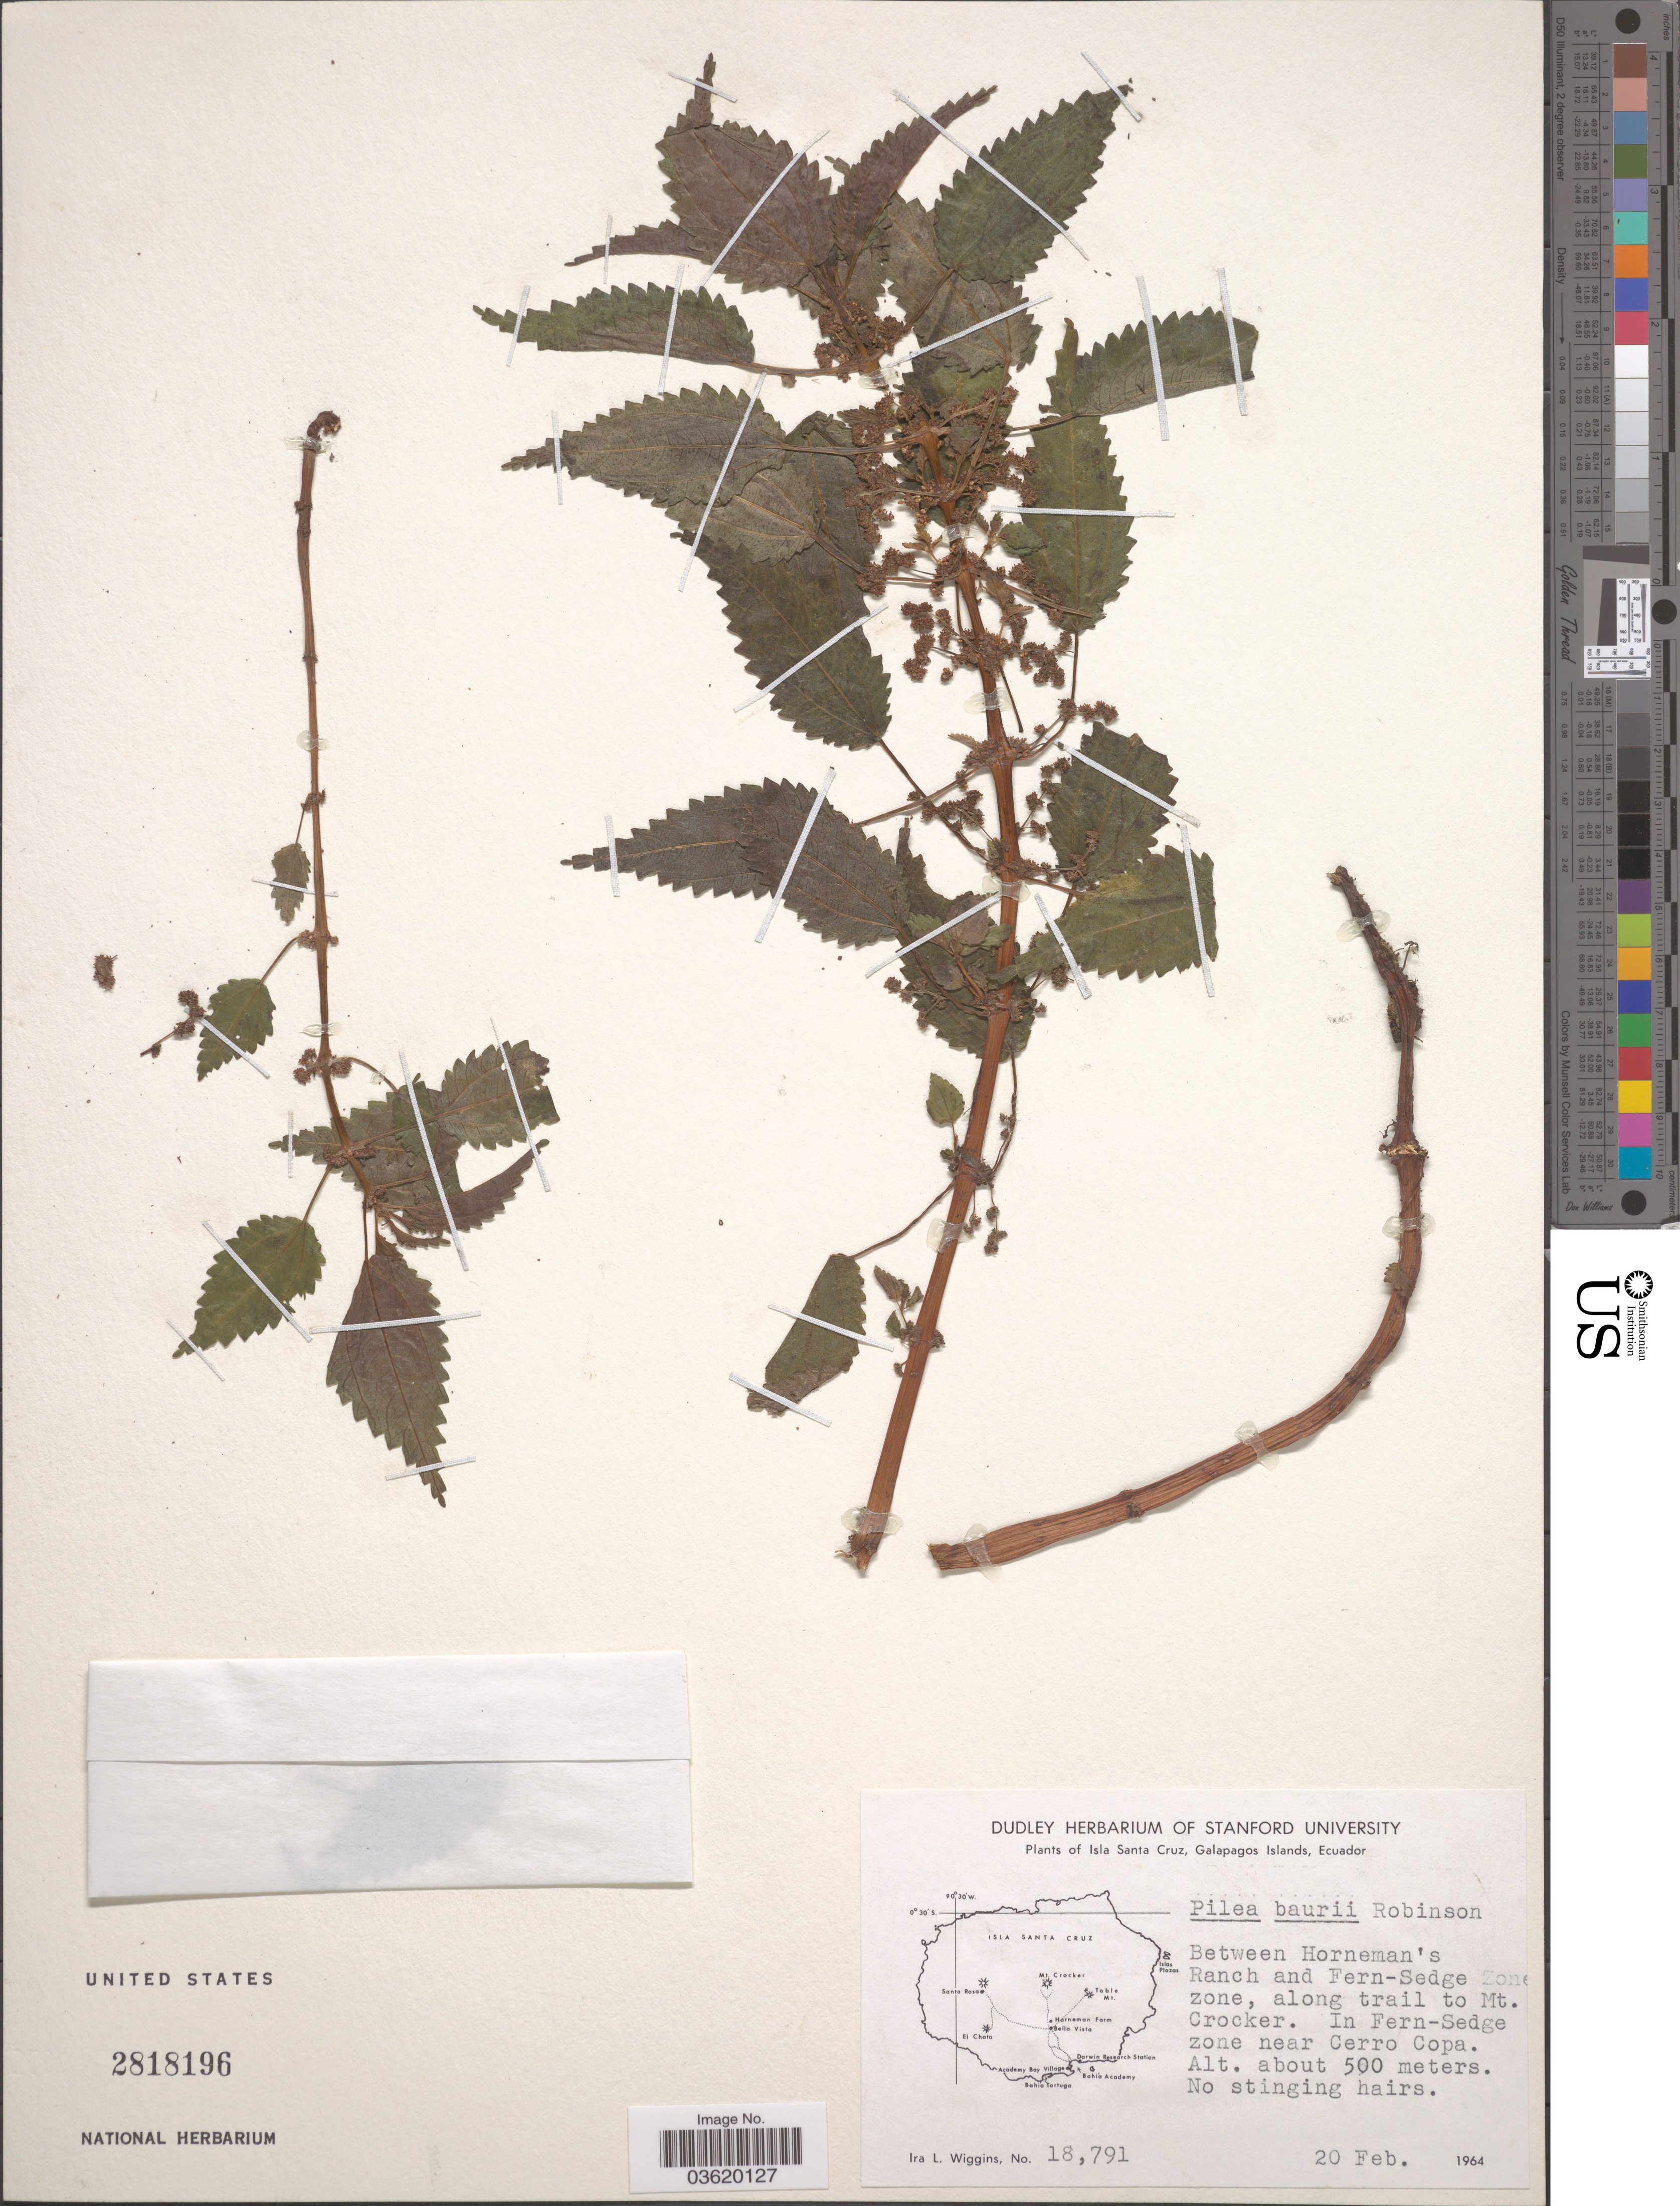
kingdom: Plantae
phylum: Tracheophyta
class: Magnoliopsida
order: Rosales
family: Urticaceae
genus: Pilea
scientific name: Pilea baurii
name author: B.L. Rob.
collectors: I. L. Wiggins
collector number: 18791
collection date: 1964-02-20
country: Ecuador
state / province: Colón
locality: Isla Santa Cruz, Galapagos Islands. Between Horneman's Ranch and Fern-Sedge zone, along trail to Mt. Crocker. In Fern-Sedge zone near Cerro Copa.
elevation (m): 500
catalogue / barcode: US 2818196